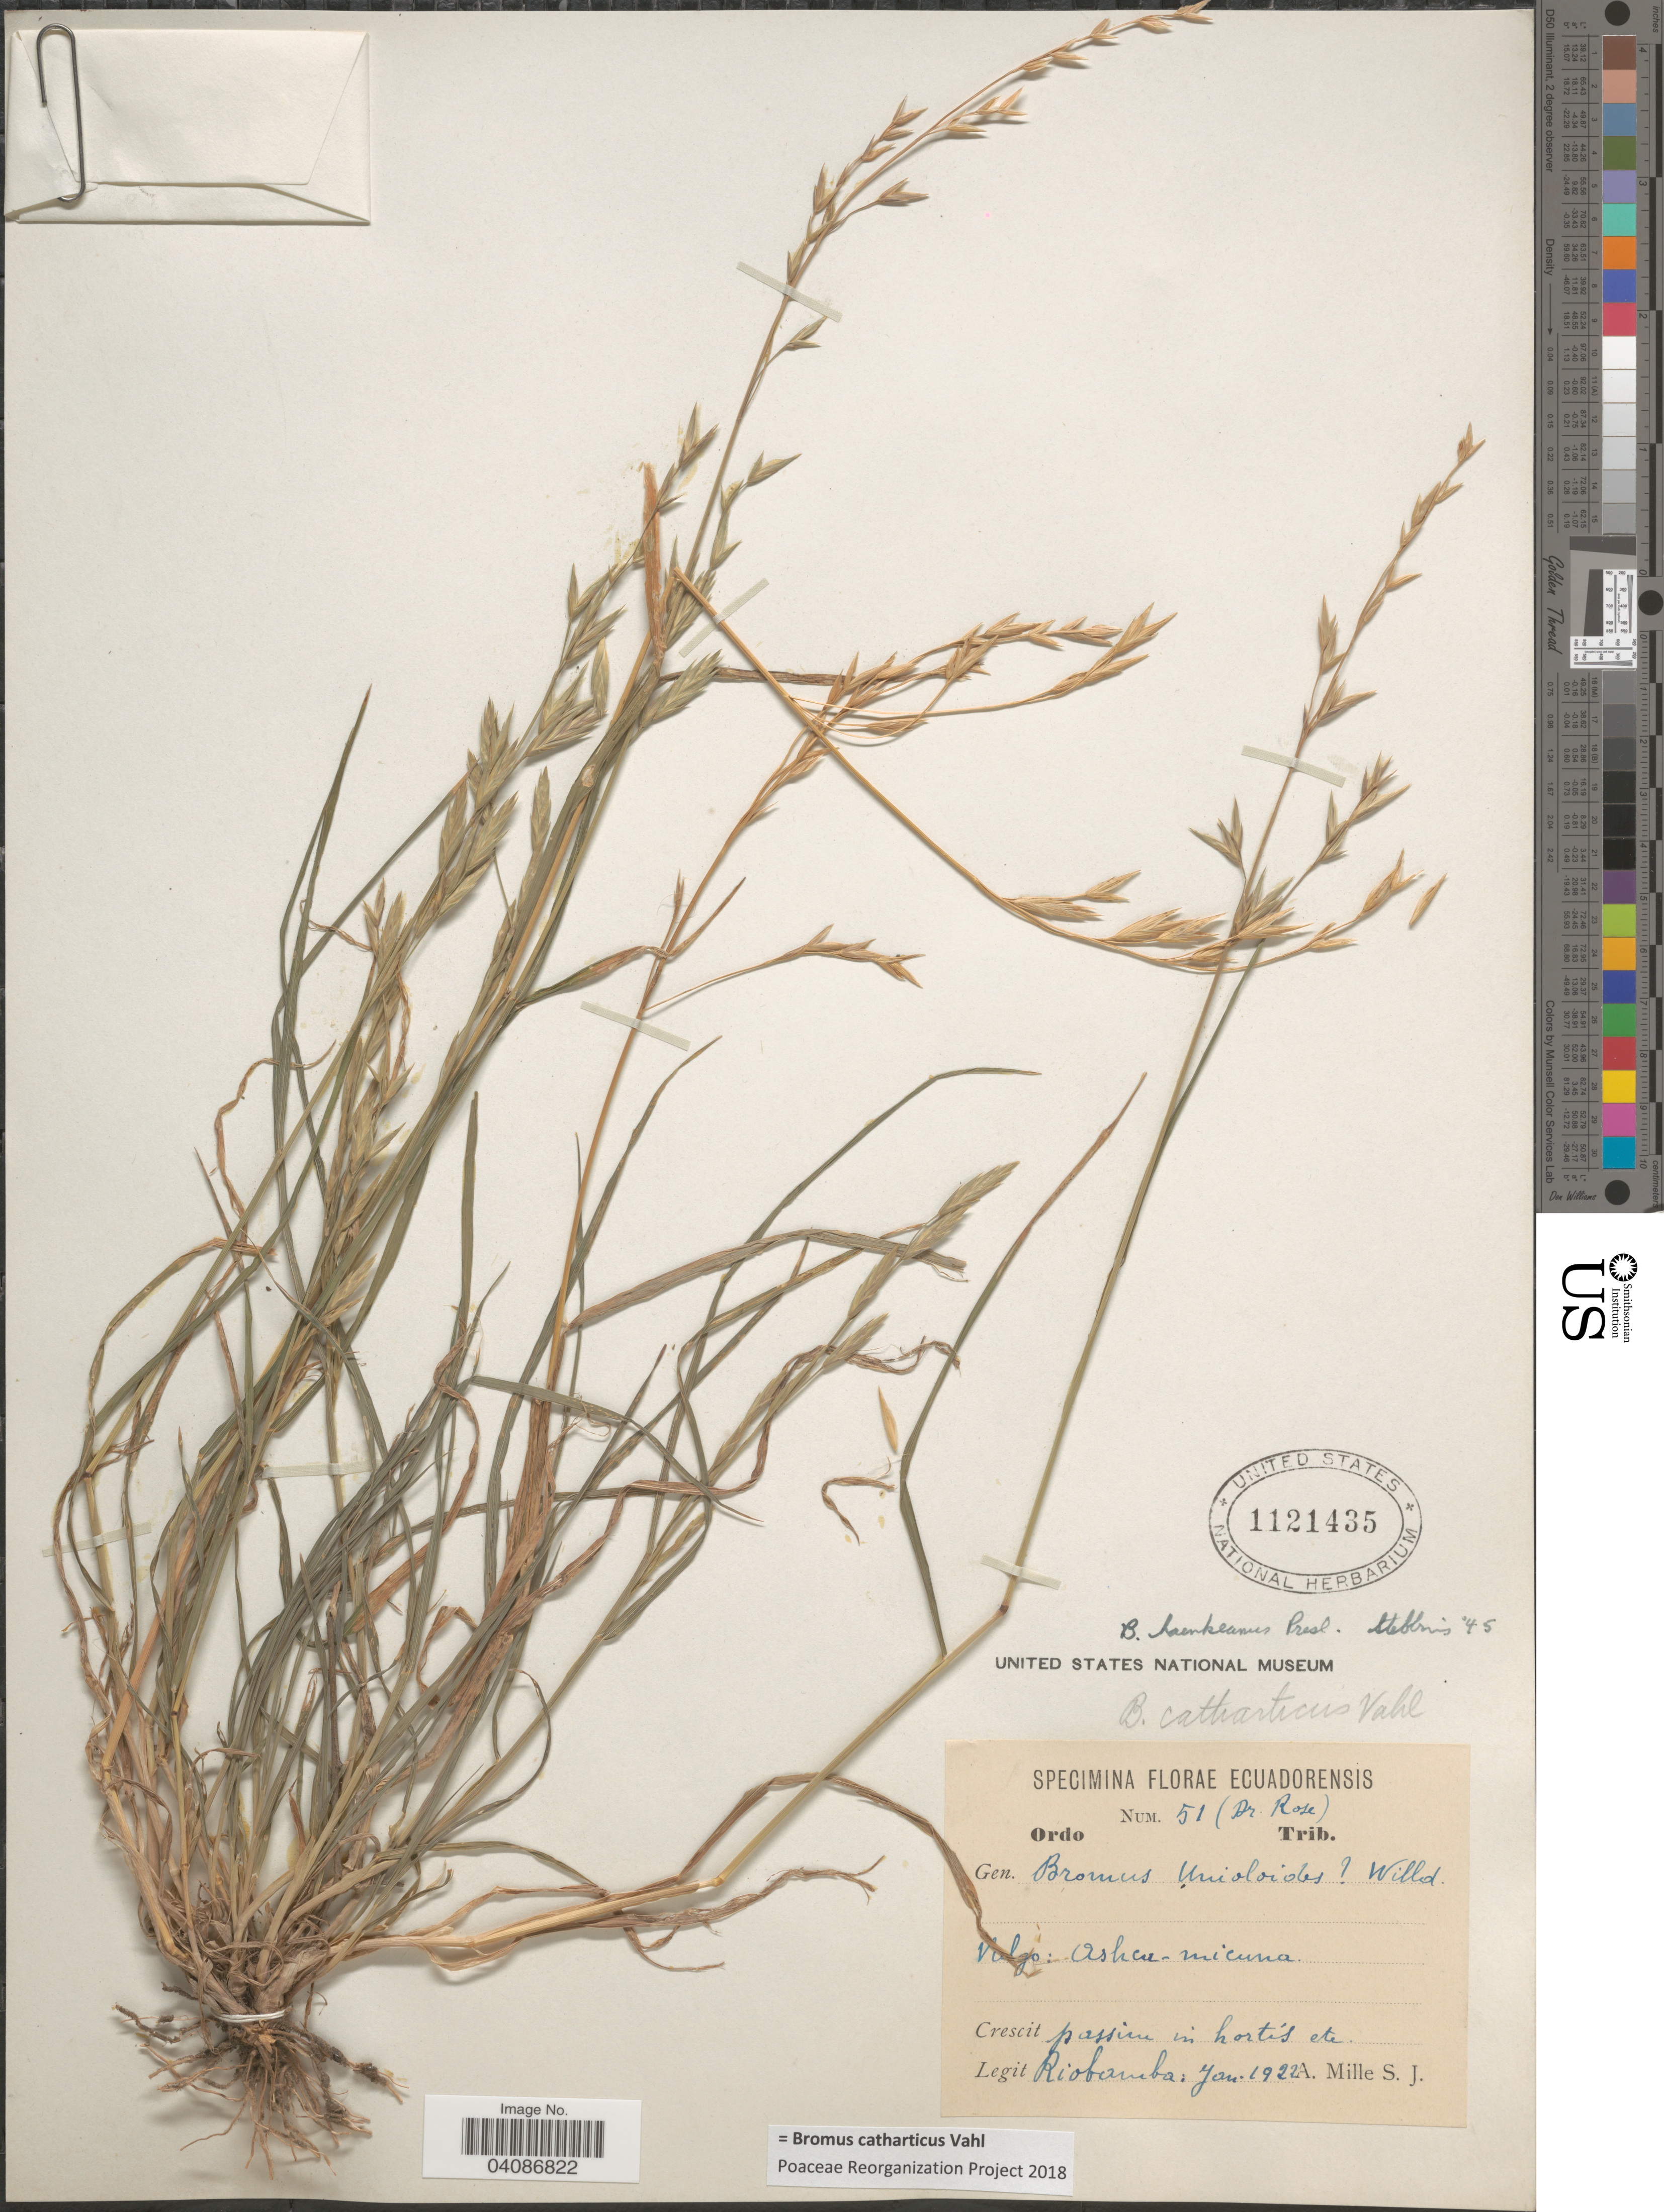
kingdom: Plantae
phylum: Tracheophyta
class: Liliopsida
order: Poales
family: Poaceae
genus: Bromus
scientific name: Bromus catharticus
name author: Vahl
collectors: A. Mille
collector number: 51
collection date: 1922-01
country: Ecuador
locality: Passim in hortis etc. Riobamba.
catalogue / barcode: US 1121435